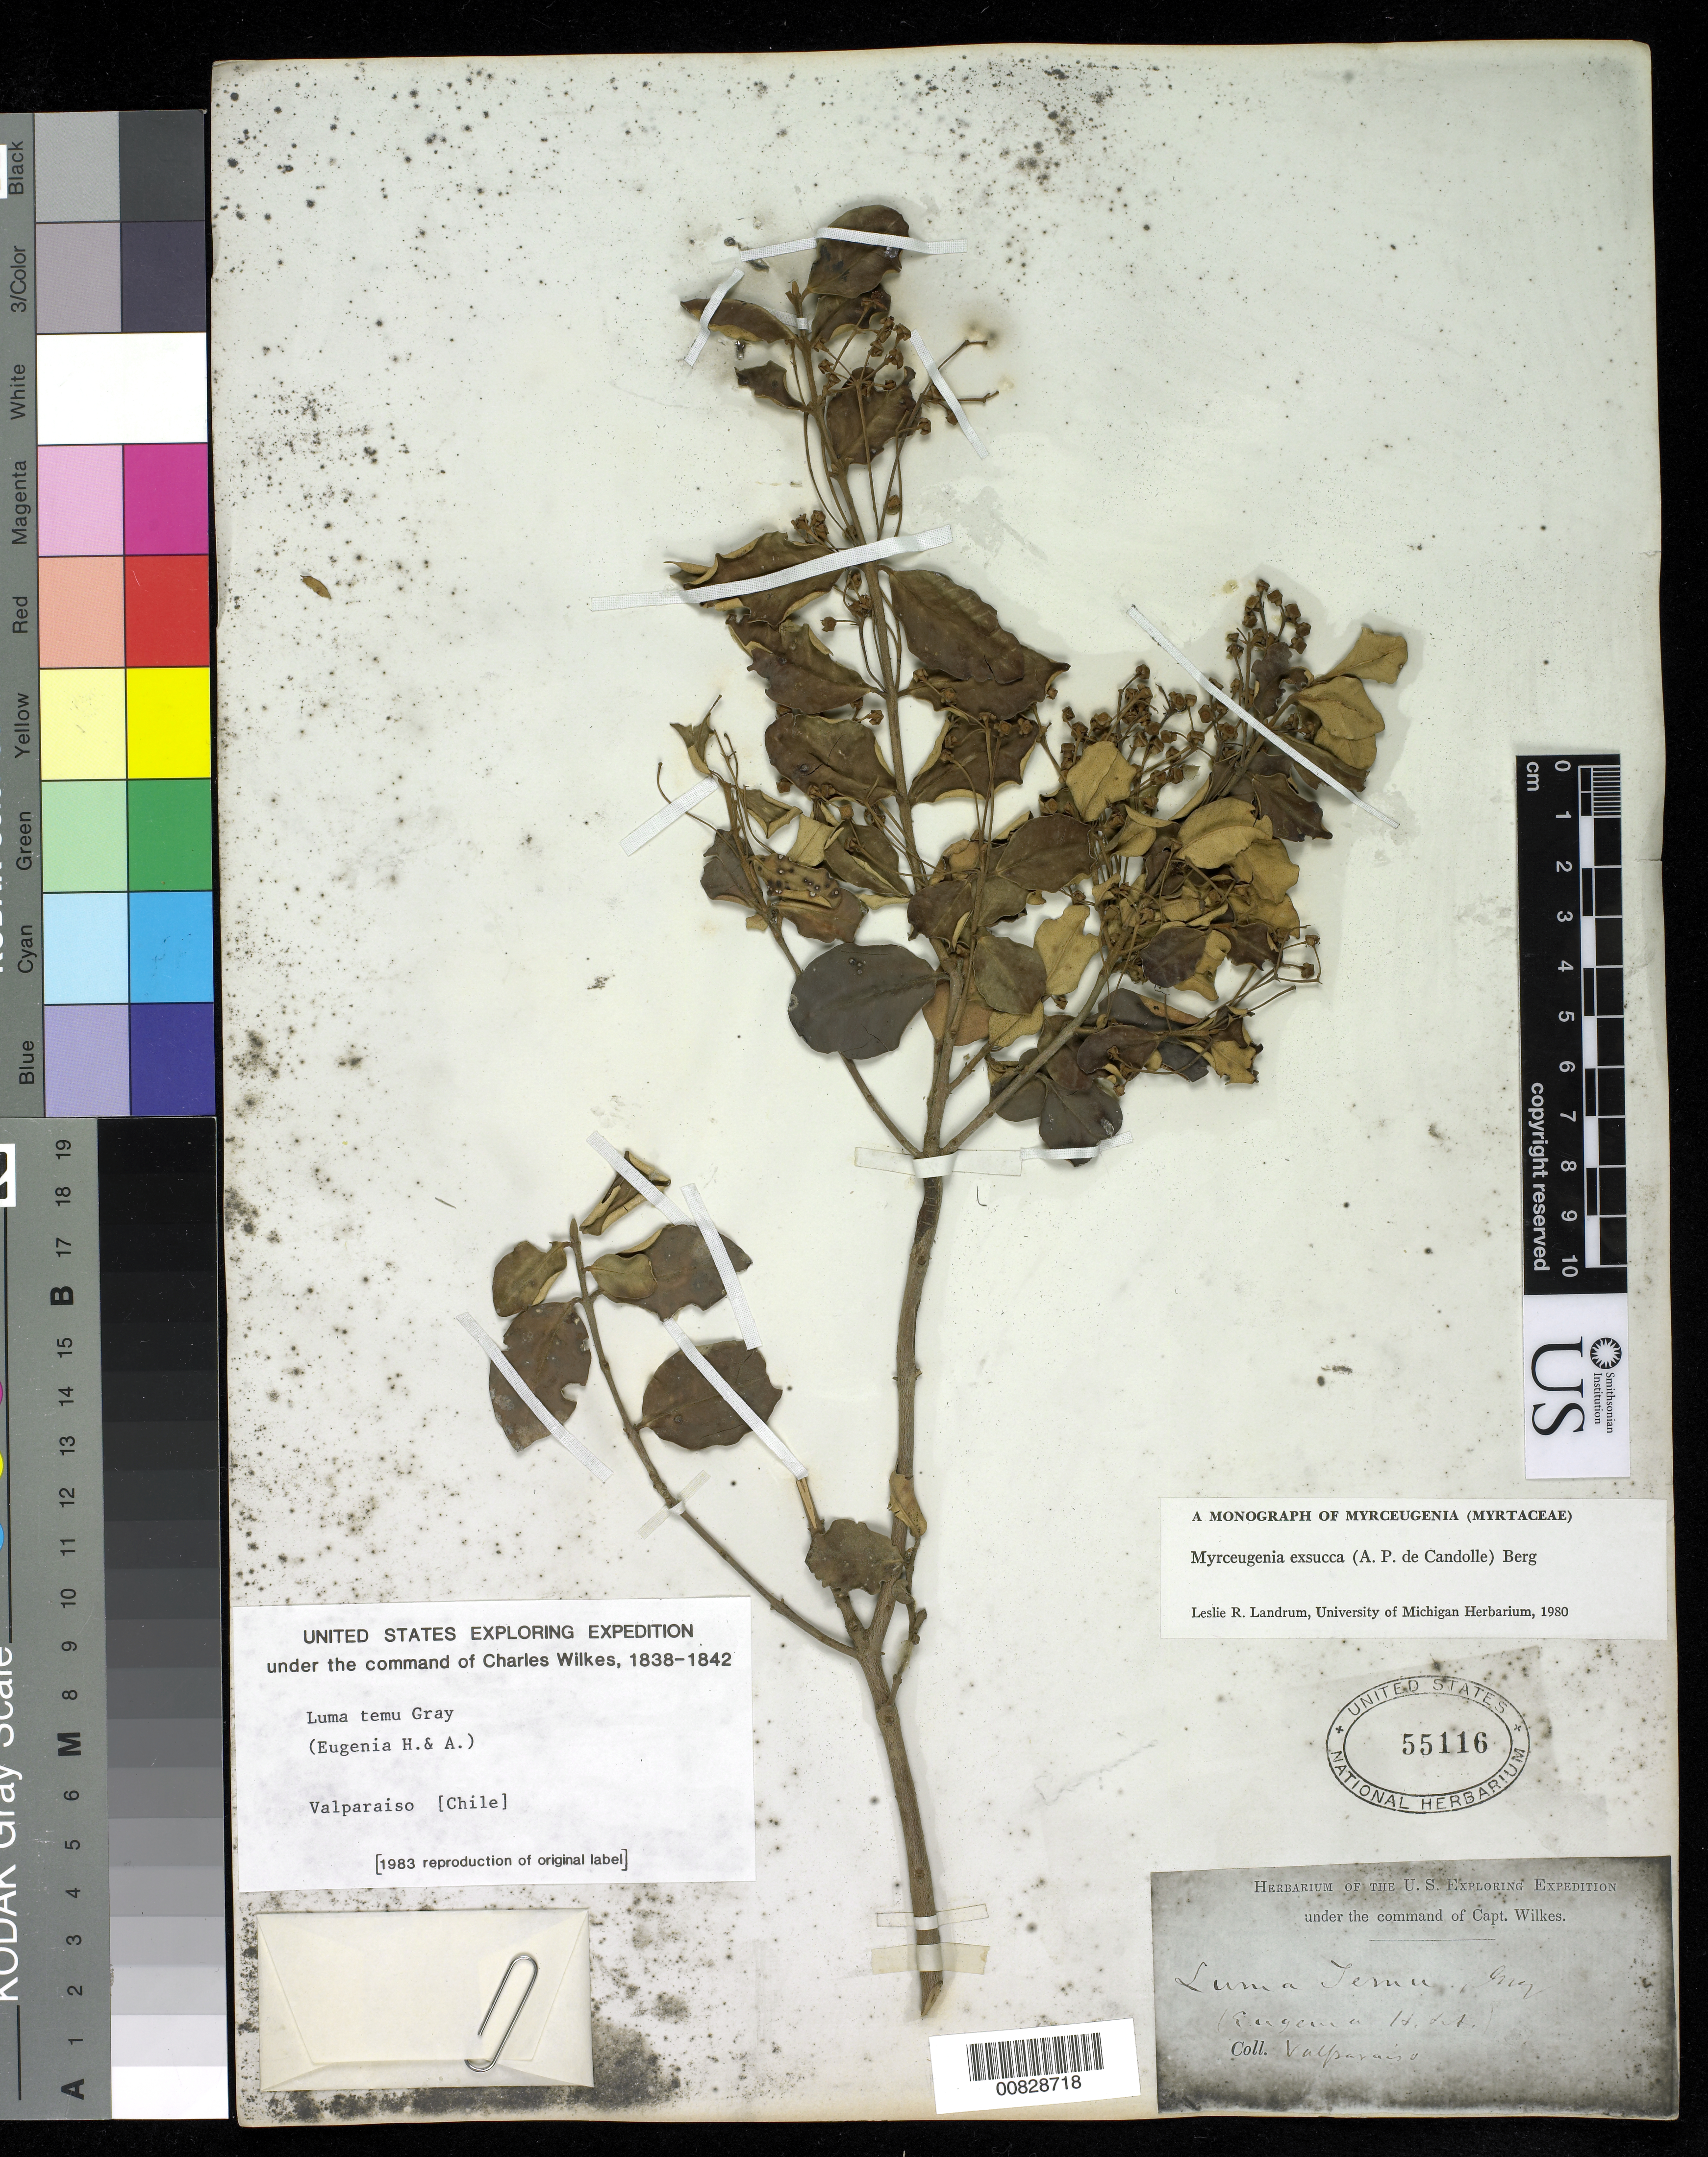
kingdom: Plantae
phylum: Tracheophyta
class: Magnoliopsida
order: Myrtales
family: Myrtaceae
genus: Myrceugenia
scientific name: Myrceugenia exsucca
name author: (DC.) O. Berg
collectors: Wilkes Explor. Exped.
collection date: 1838/1842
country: Chile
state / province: Valparaíso (V)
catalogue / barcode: US 55116